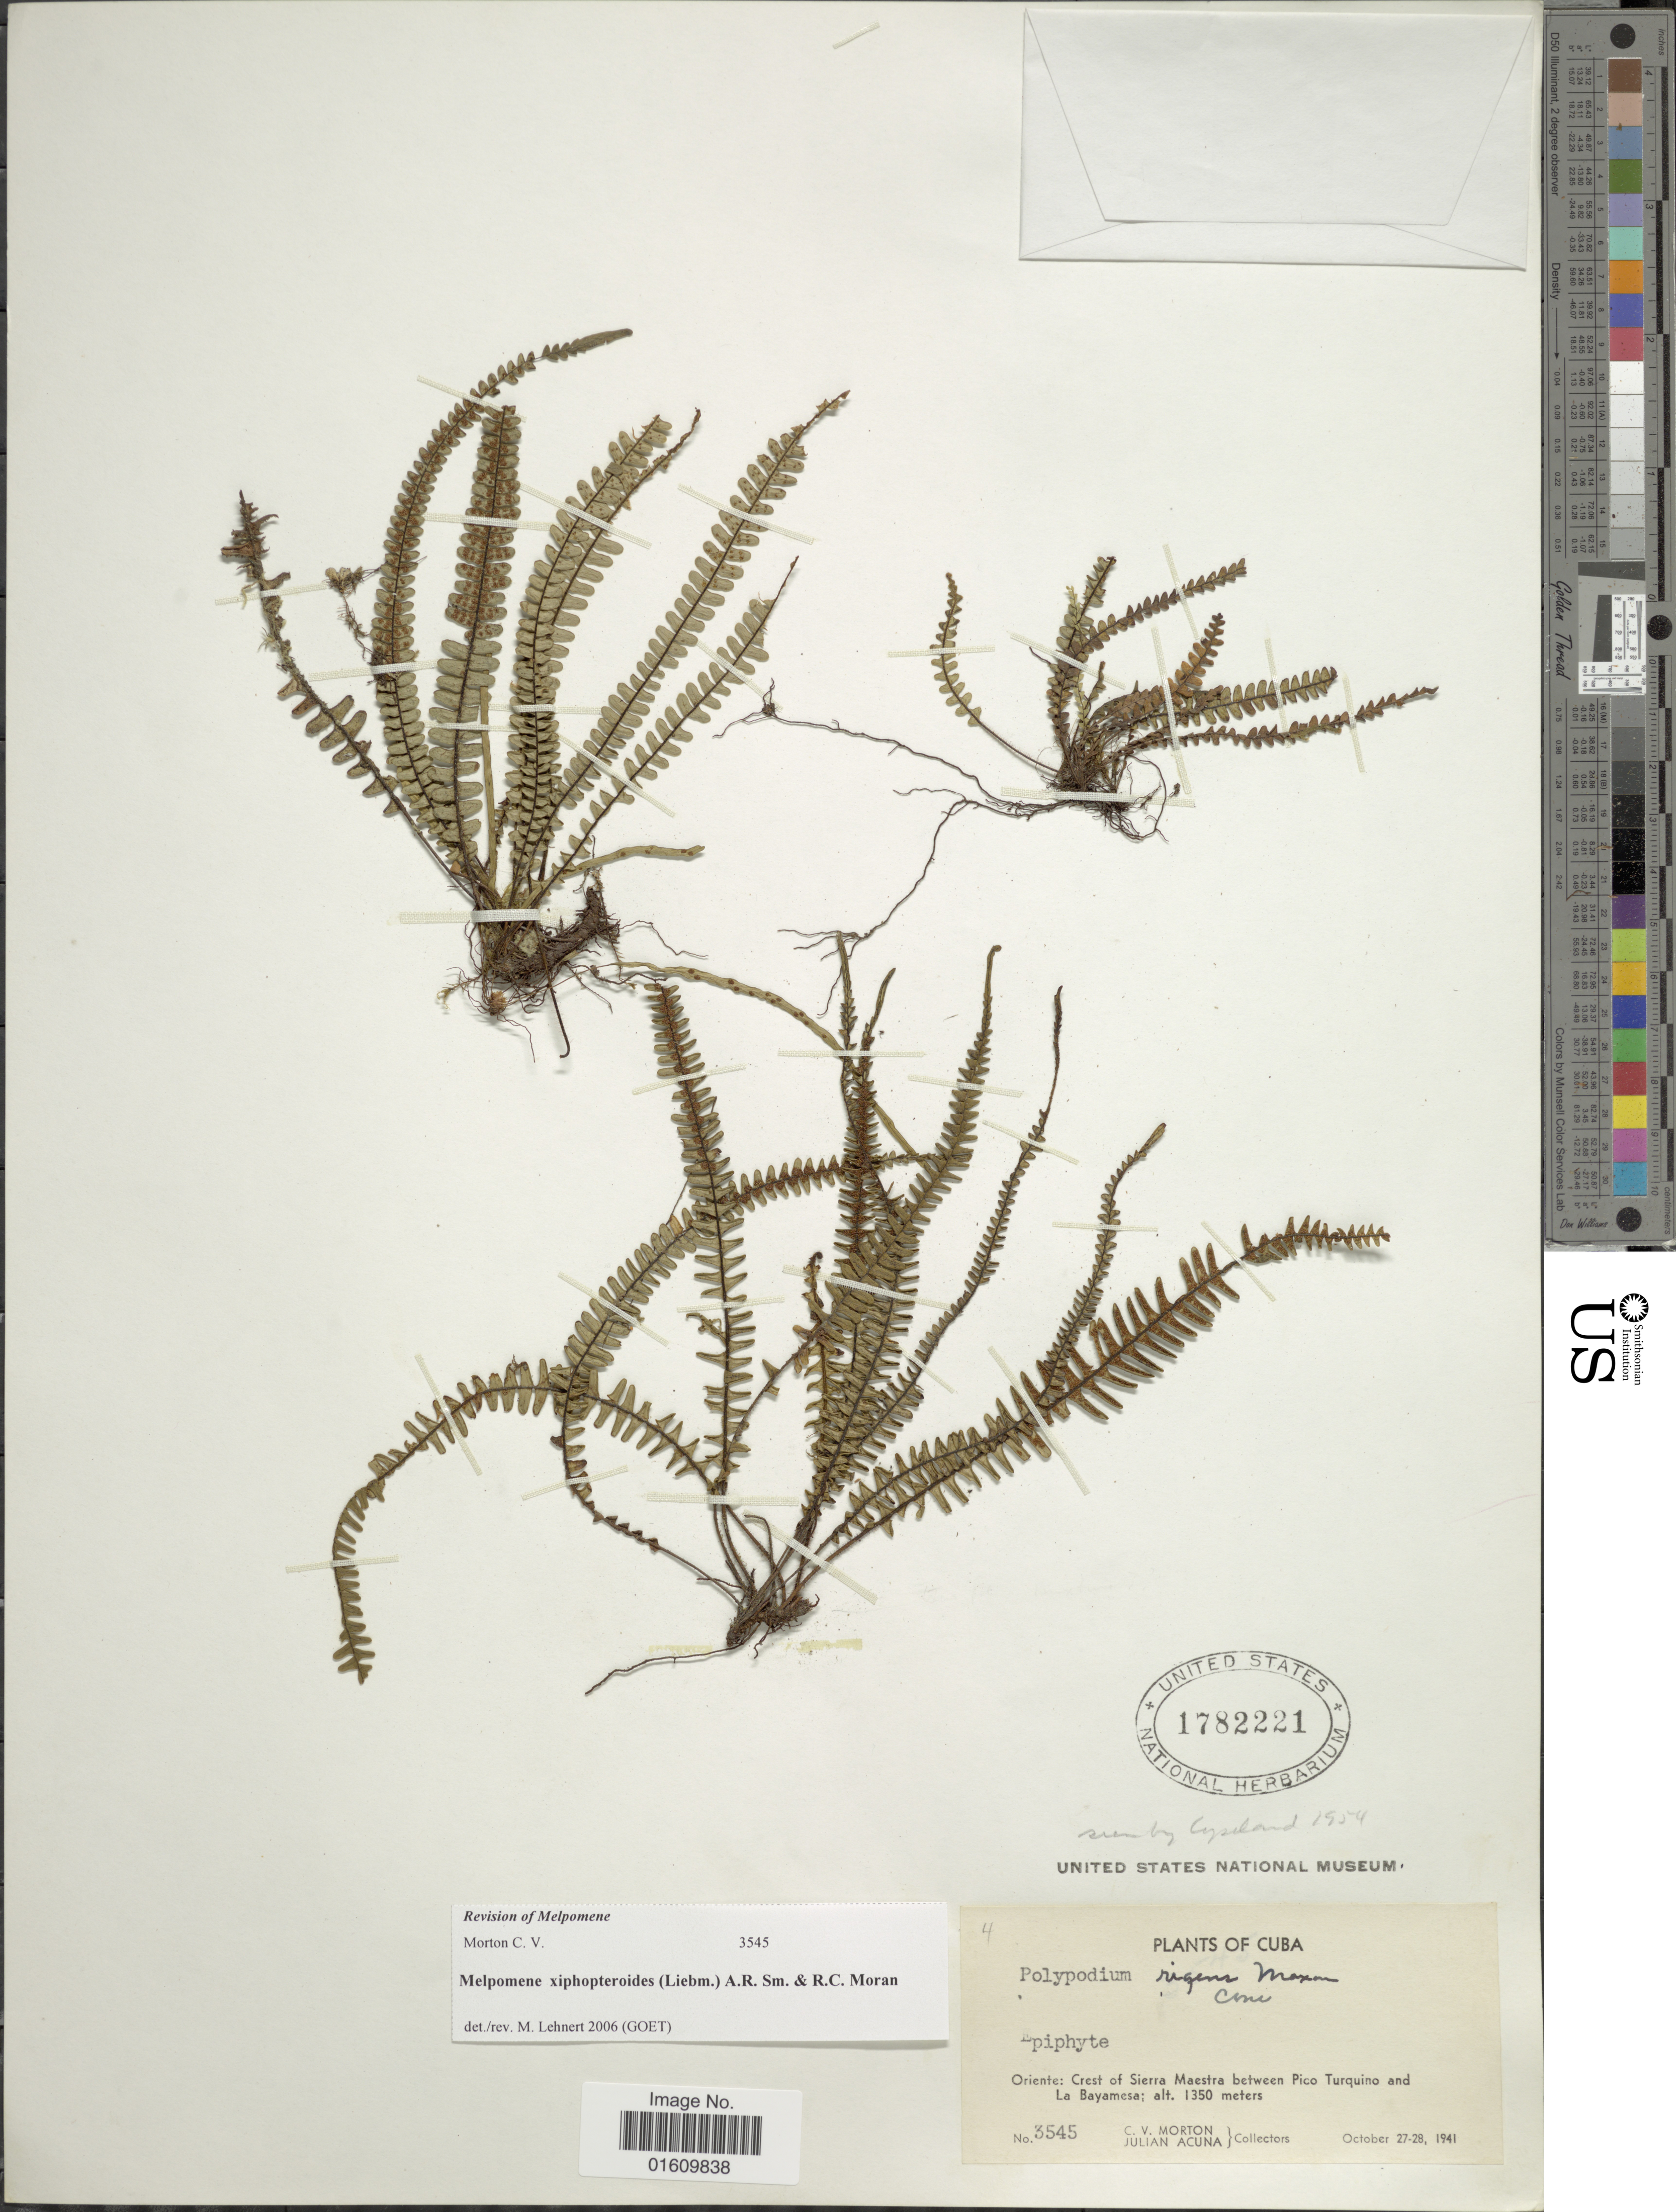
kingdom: Plantae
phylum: Tracheophyta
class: Polypodiopsida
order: Polypodiales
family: Polypodiaceae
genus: Melpomene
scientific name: Melpomene xiphopteroides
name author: (Liebm.) A.R. Sm. & R.C. Moran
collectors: C. V. Morton & J. B. Acuña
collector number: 3545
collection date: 1941-10-27/1941-10-28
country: Cuba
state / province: Oriente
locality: Crest of Sierra Maestra between Pico Turquino and La Bayamesa.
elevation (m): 1350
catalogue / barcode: US 1782221